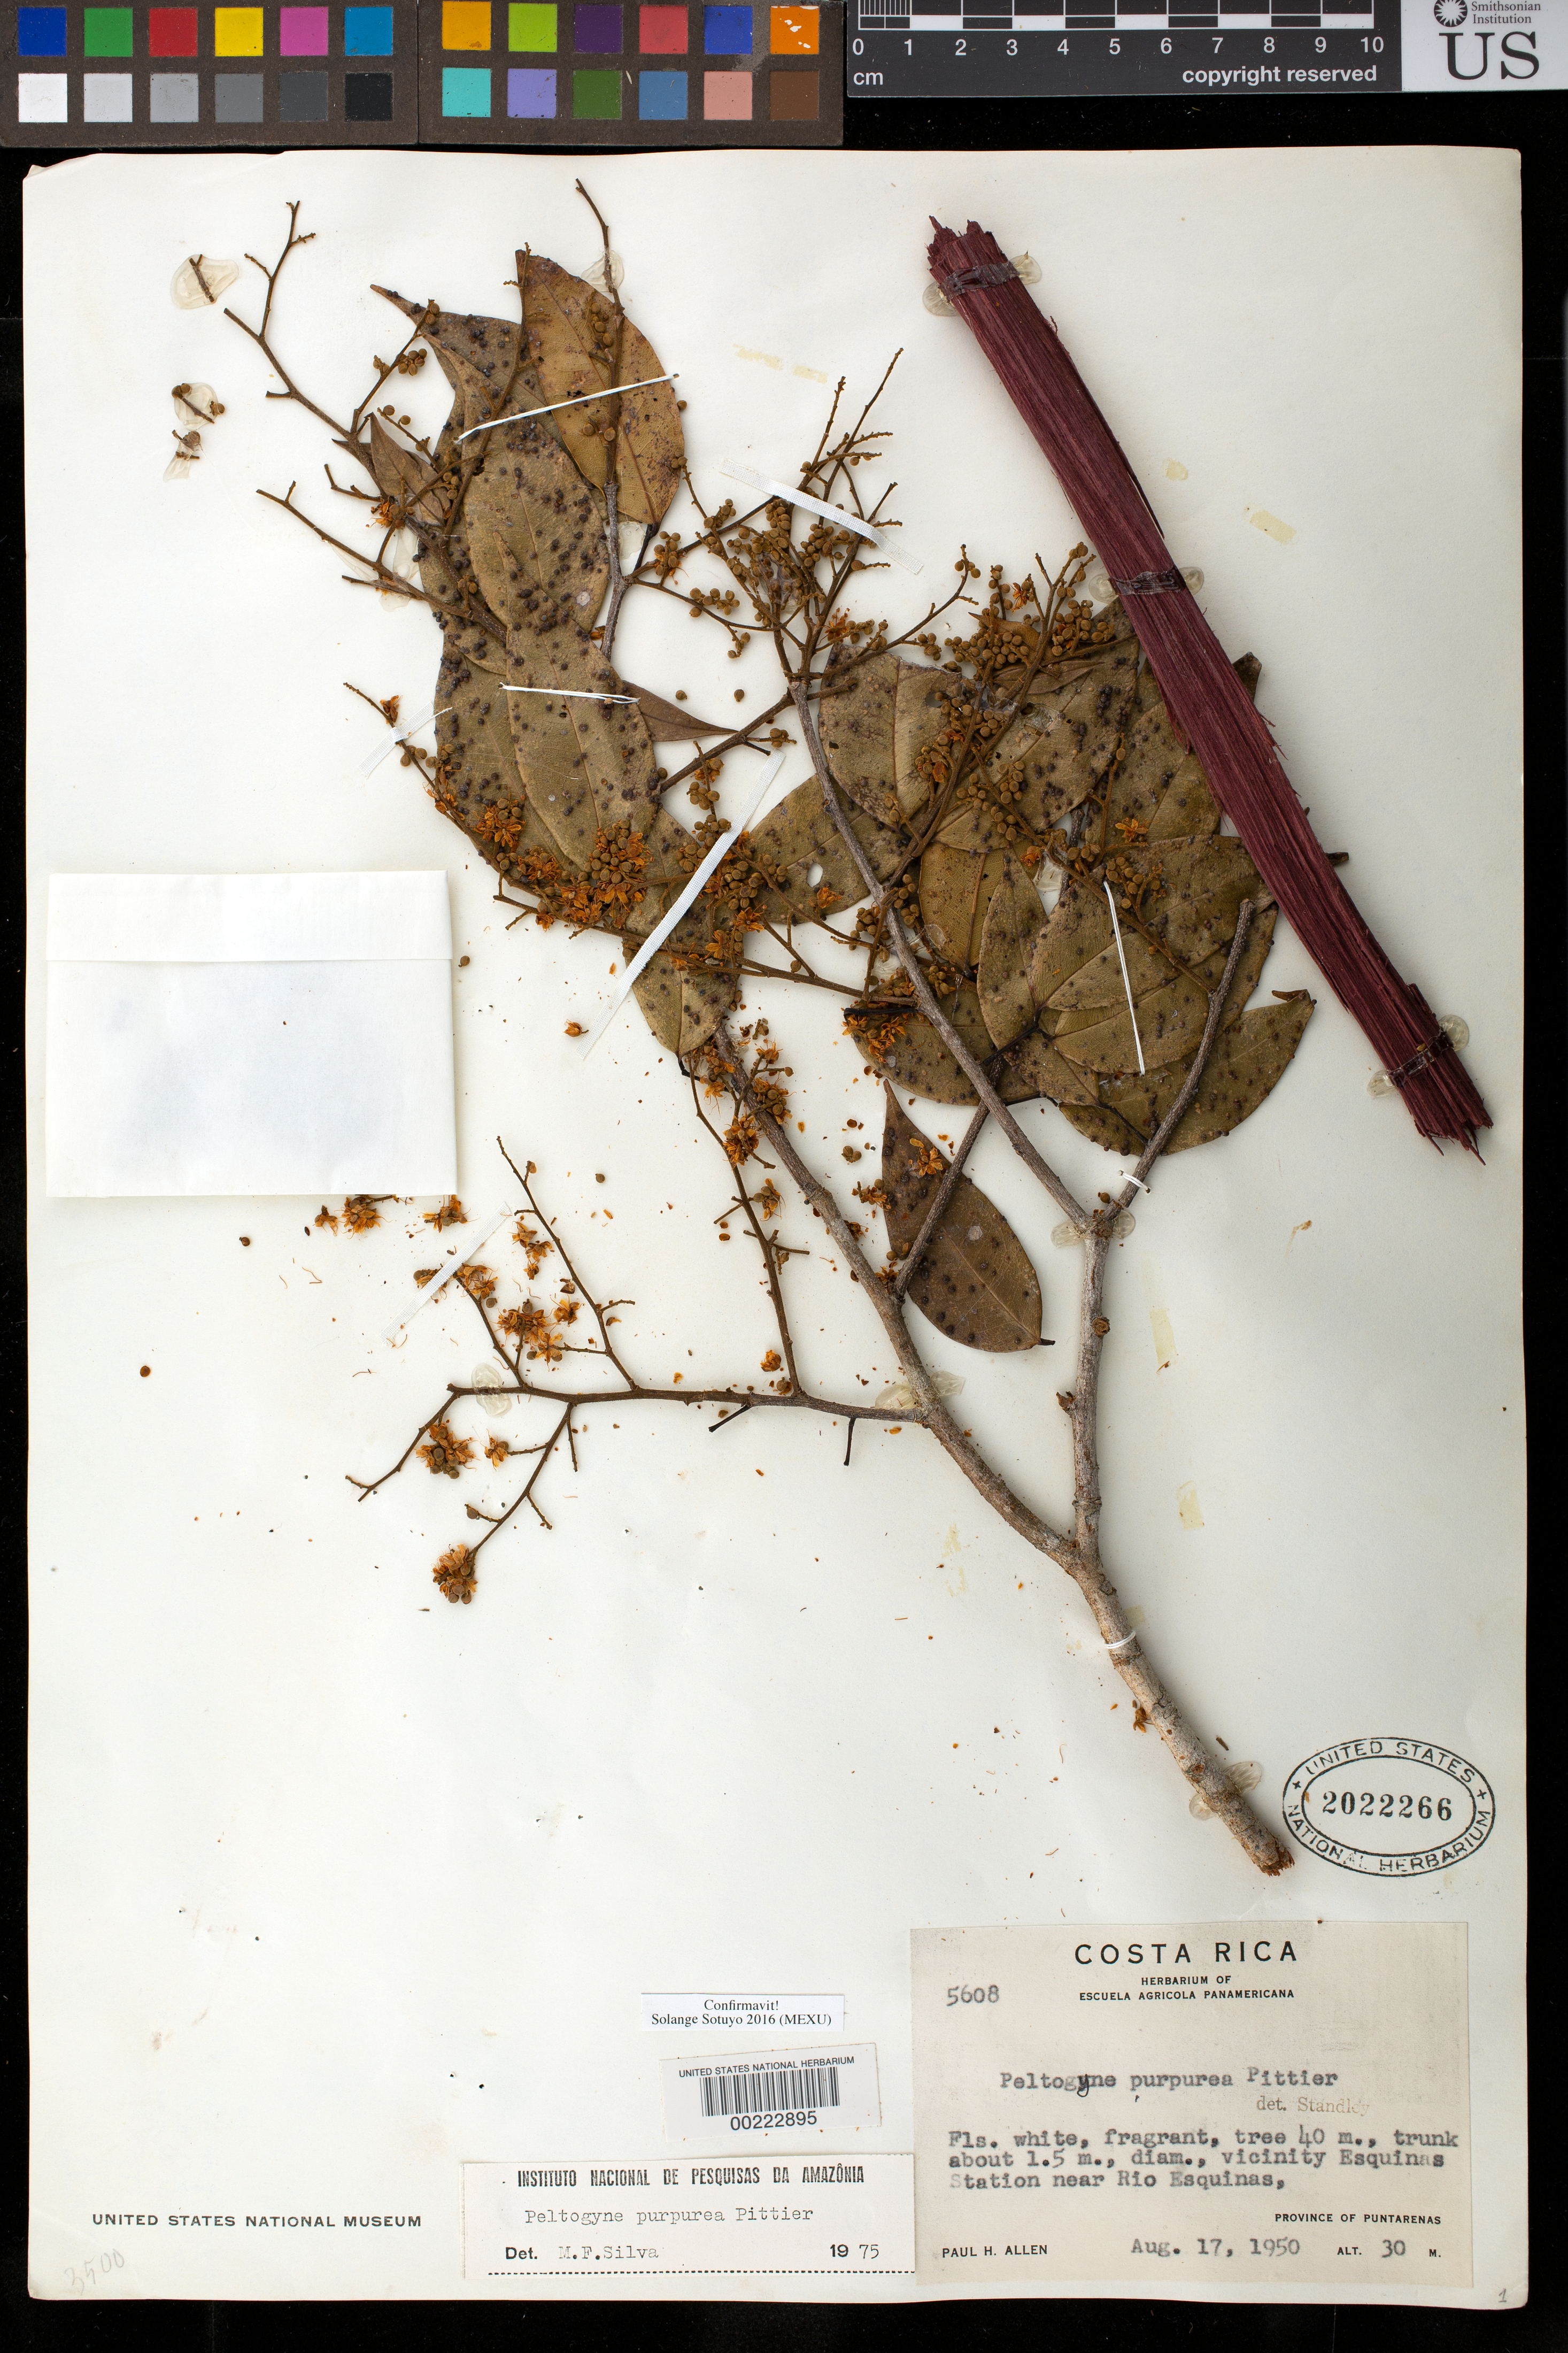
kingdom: Plantae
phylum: Tracheophyta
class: Magnoliopsida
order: Fabales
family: Fabaceae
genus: Peltogyne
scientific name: Peltogyne purpurea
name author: Pittier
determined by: Sotuyo, Solange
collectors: P. H. Allen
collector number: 5608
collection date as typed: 17 Aug 1950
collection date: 1950-08-17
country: Costa Rica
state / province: Puntarenas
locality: Vicinity of esquinas station near rio esquinas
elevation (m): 30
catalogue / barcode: US 2022266